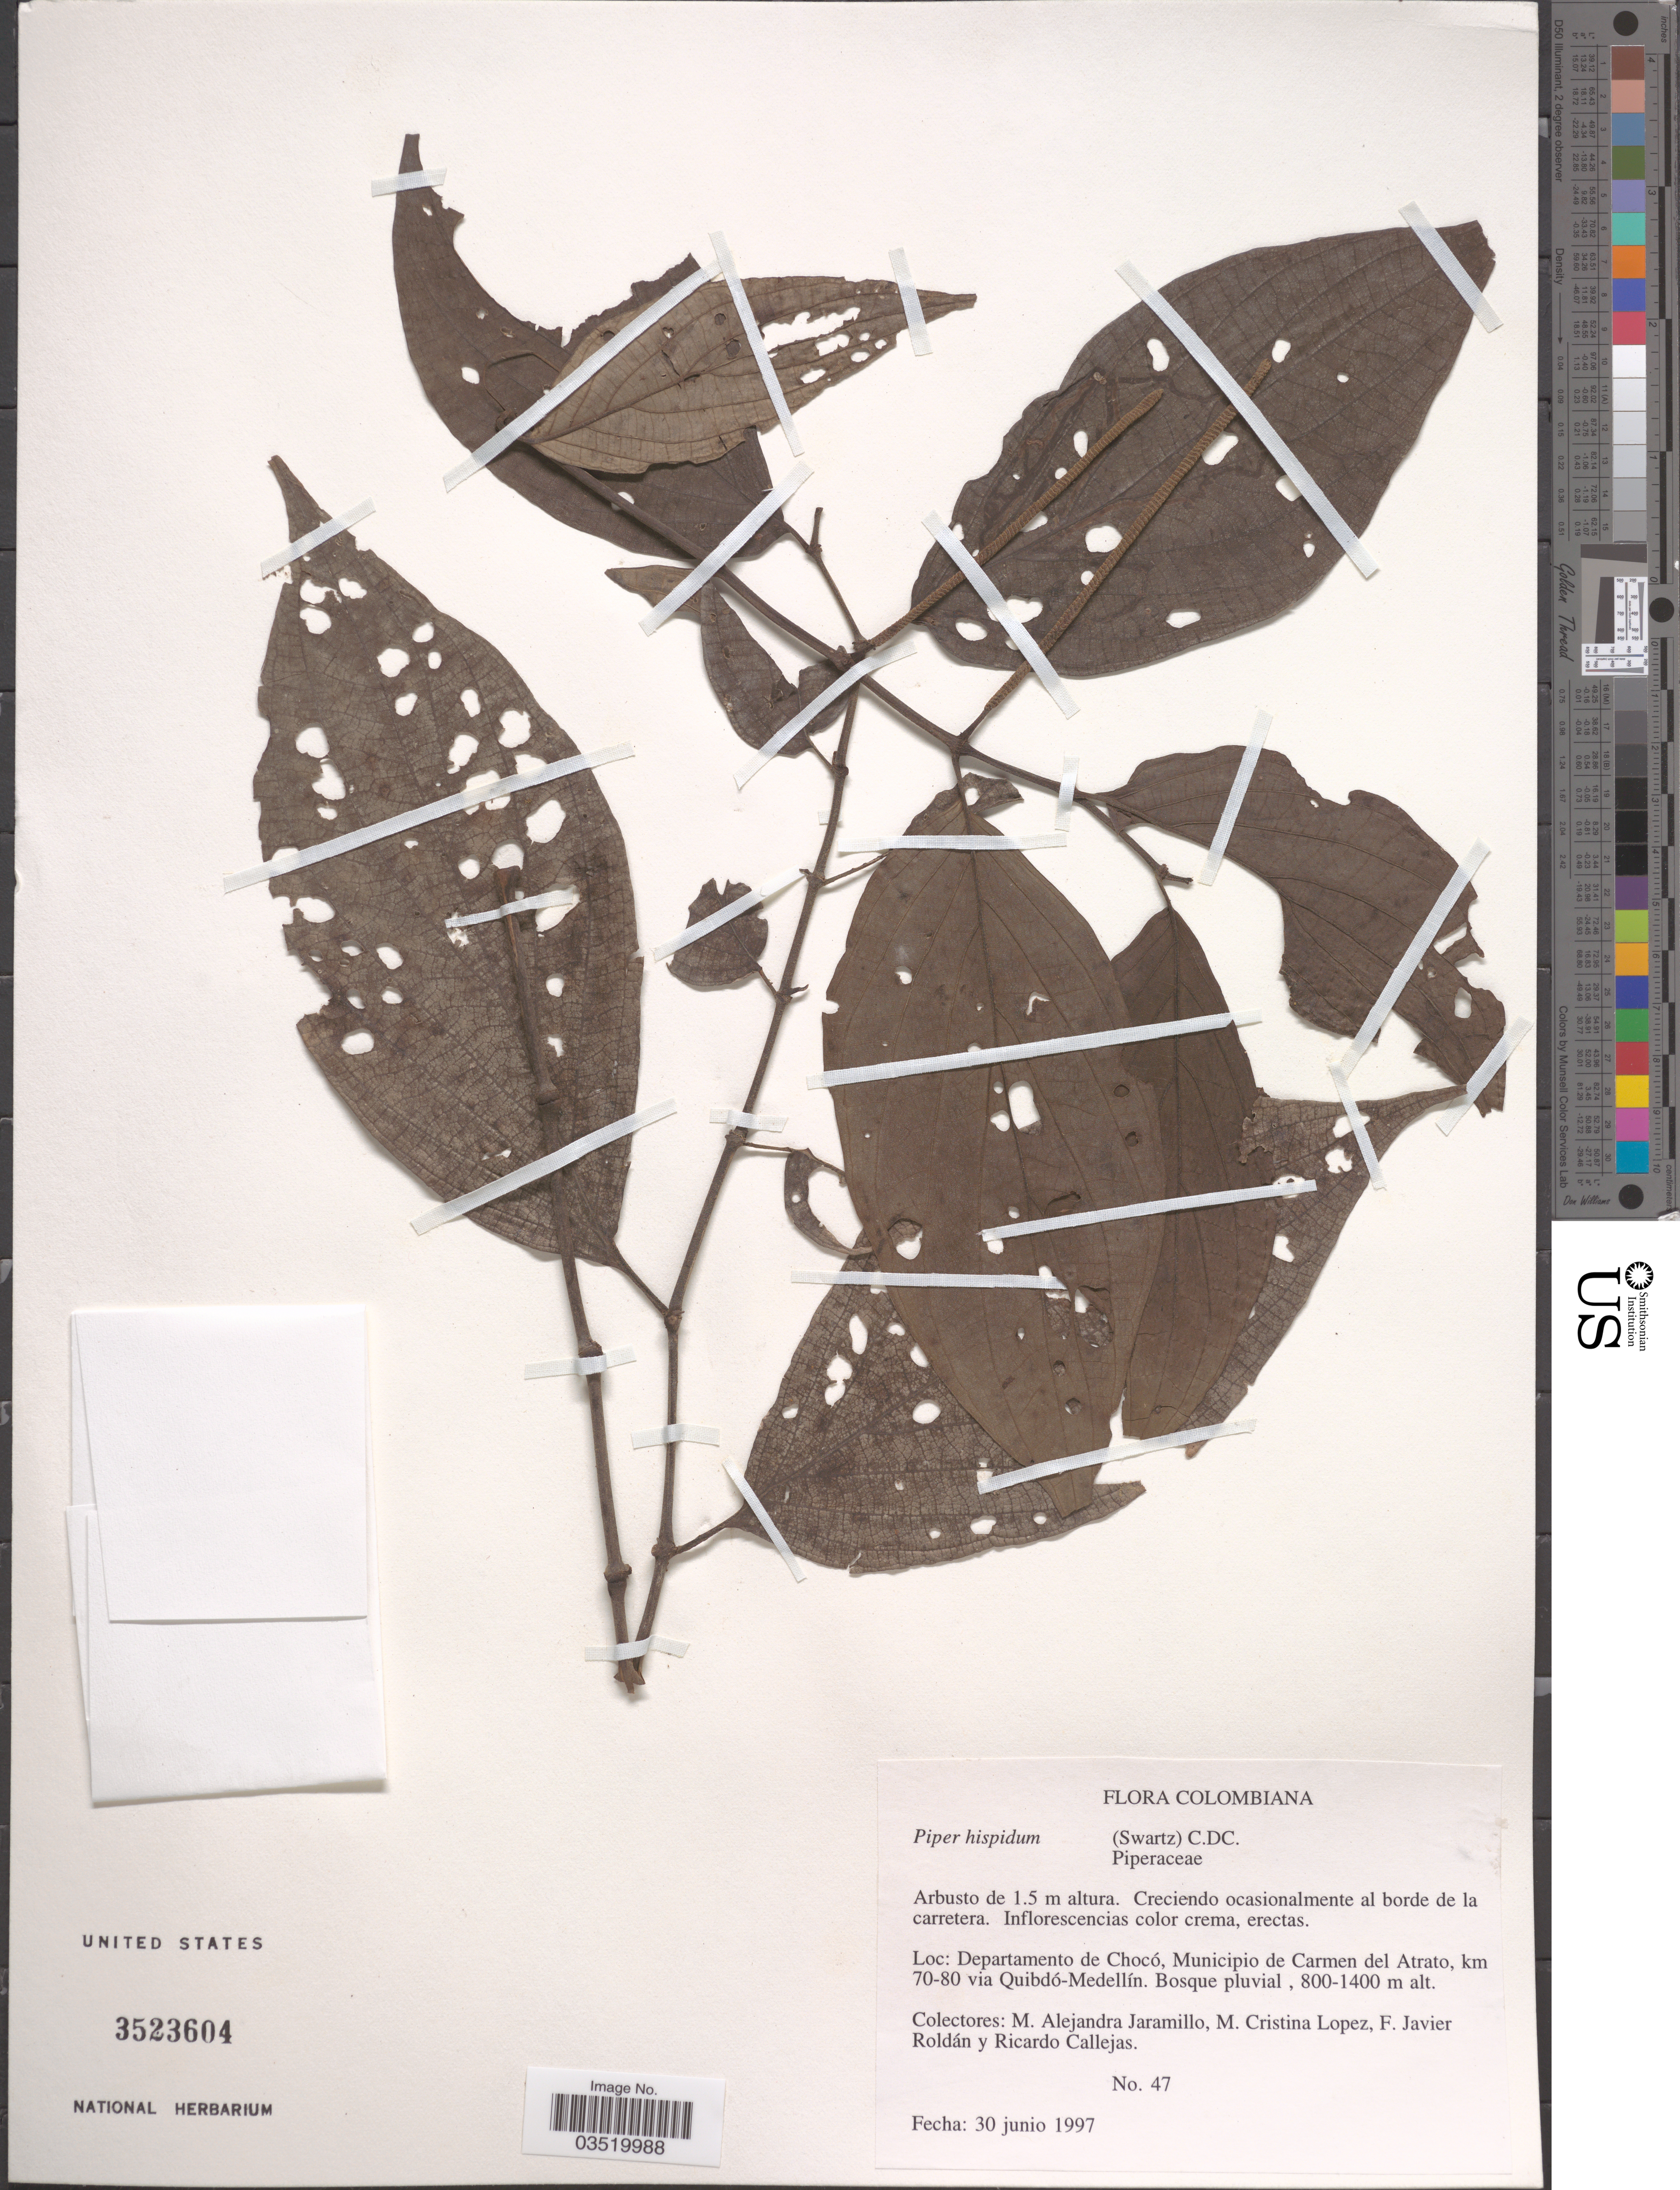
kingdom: Plantae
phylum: Tracheophyta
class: Magnoliopsida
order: Piperales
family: Piperaceae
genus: Piper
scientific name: Piper hispidum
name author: Sw.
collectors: M. A. Jaramillo, M. Lopez, F. J. Roldán & R. Callejas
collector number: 47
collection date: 1997-06-30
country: Colombia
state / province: Chocó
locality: Departamento de Chocó, Municipio de Carmen del Atrato, km 70-80 via Quibdó-Medellín.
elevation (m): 800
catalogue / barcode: US 3523604